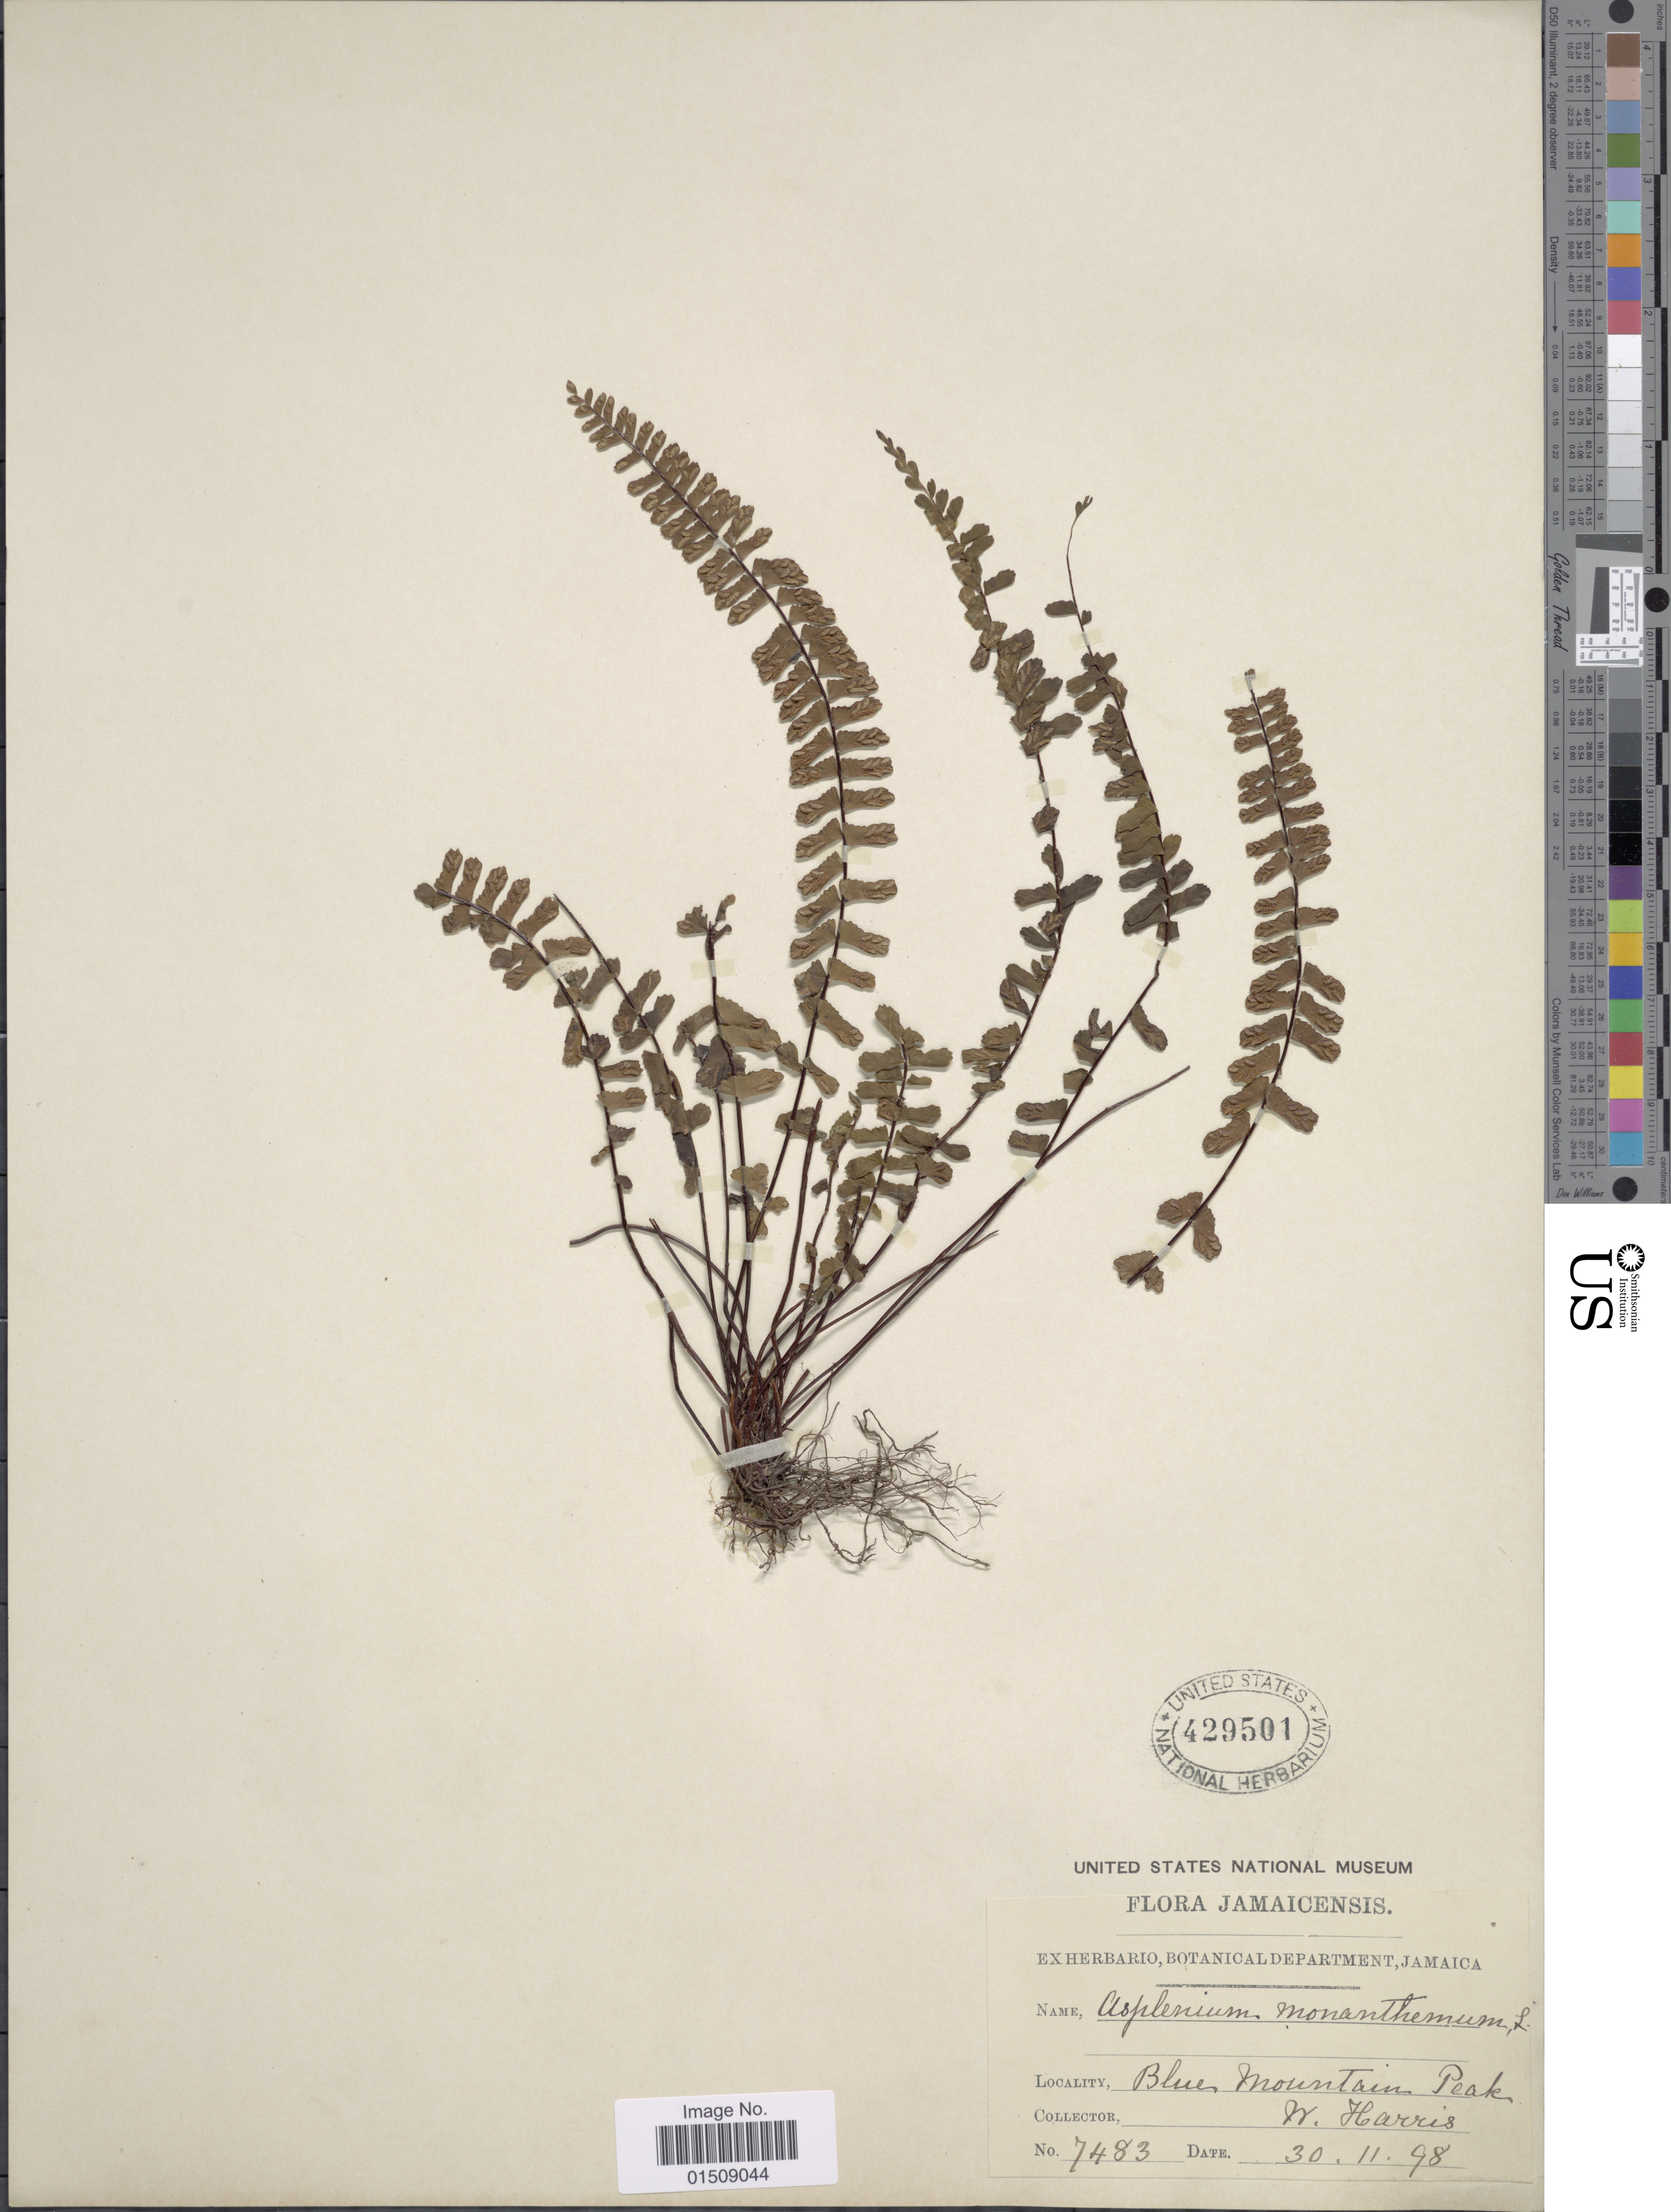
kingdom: Plantae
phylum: Tracheophyta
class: Polypodiopsida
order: Polypodiales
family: Aspleniaceae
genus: Asplenium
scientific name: Asplenium monanthes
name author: L.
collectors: W. Harris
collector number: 7483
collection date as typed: Transcribed d/m/y: 30/11/98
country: Jamaica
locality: Jamaicenses, Blue Mountain Peak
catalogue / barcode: US 429501